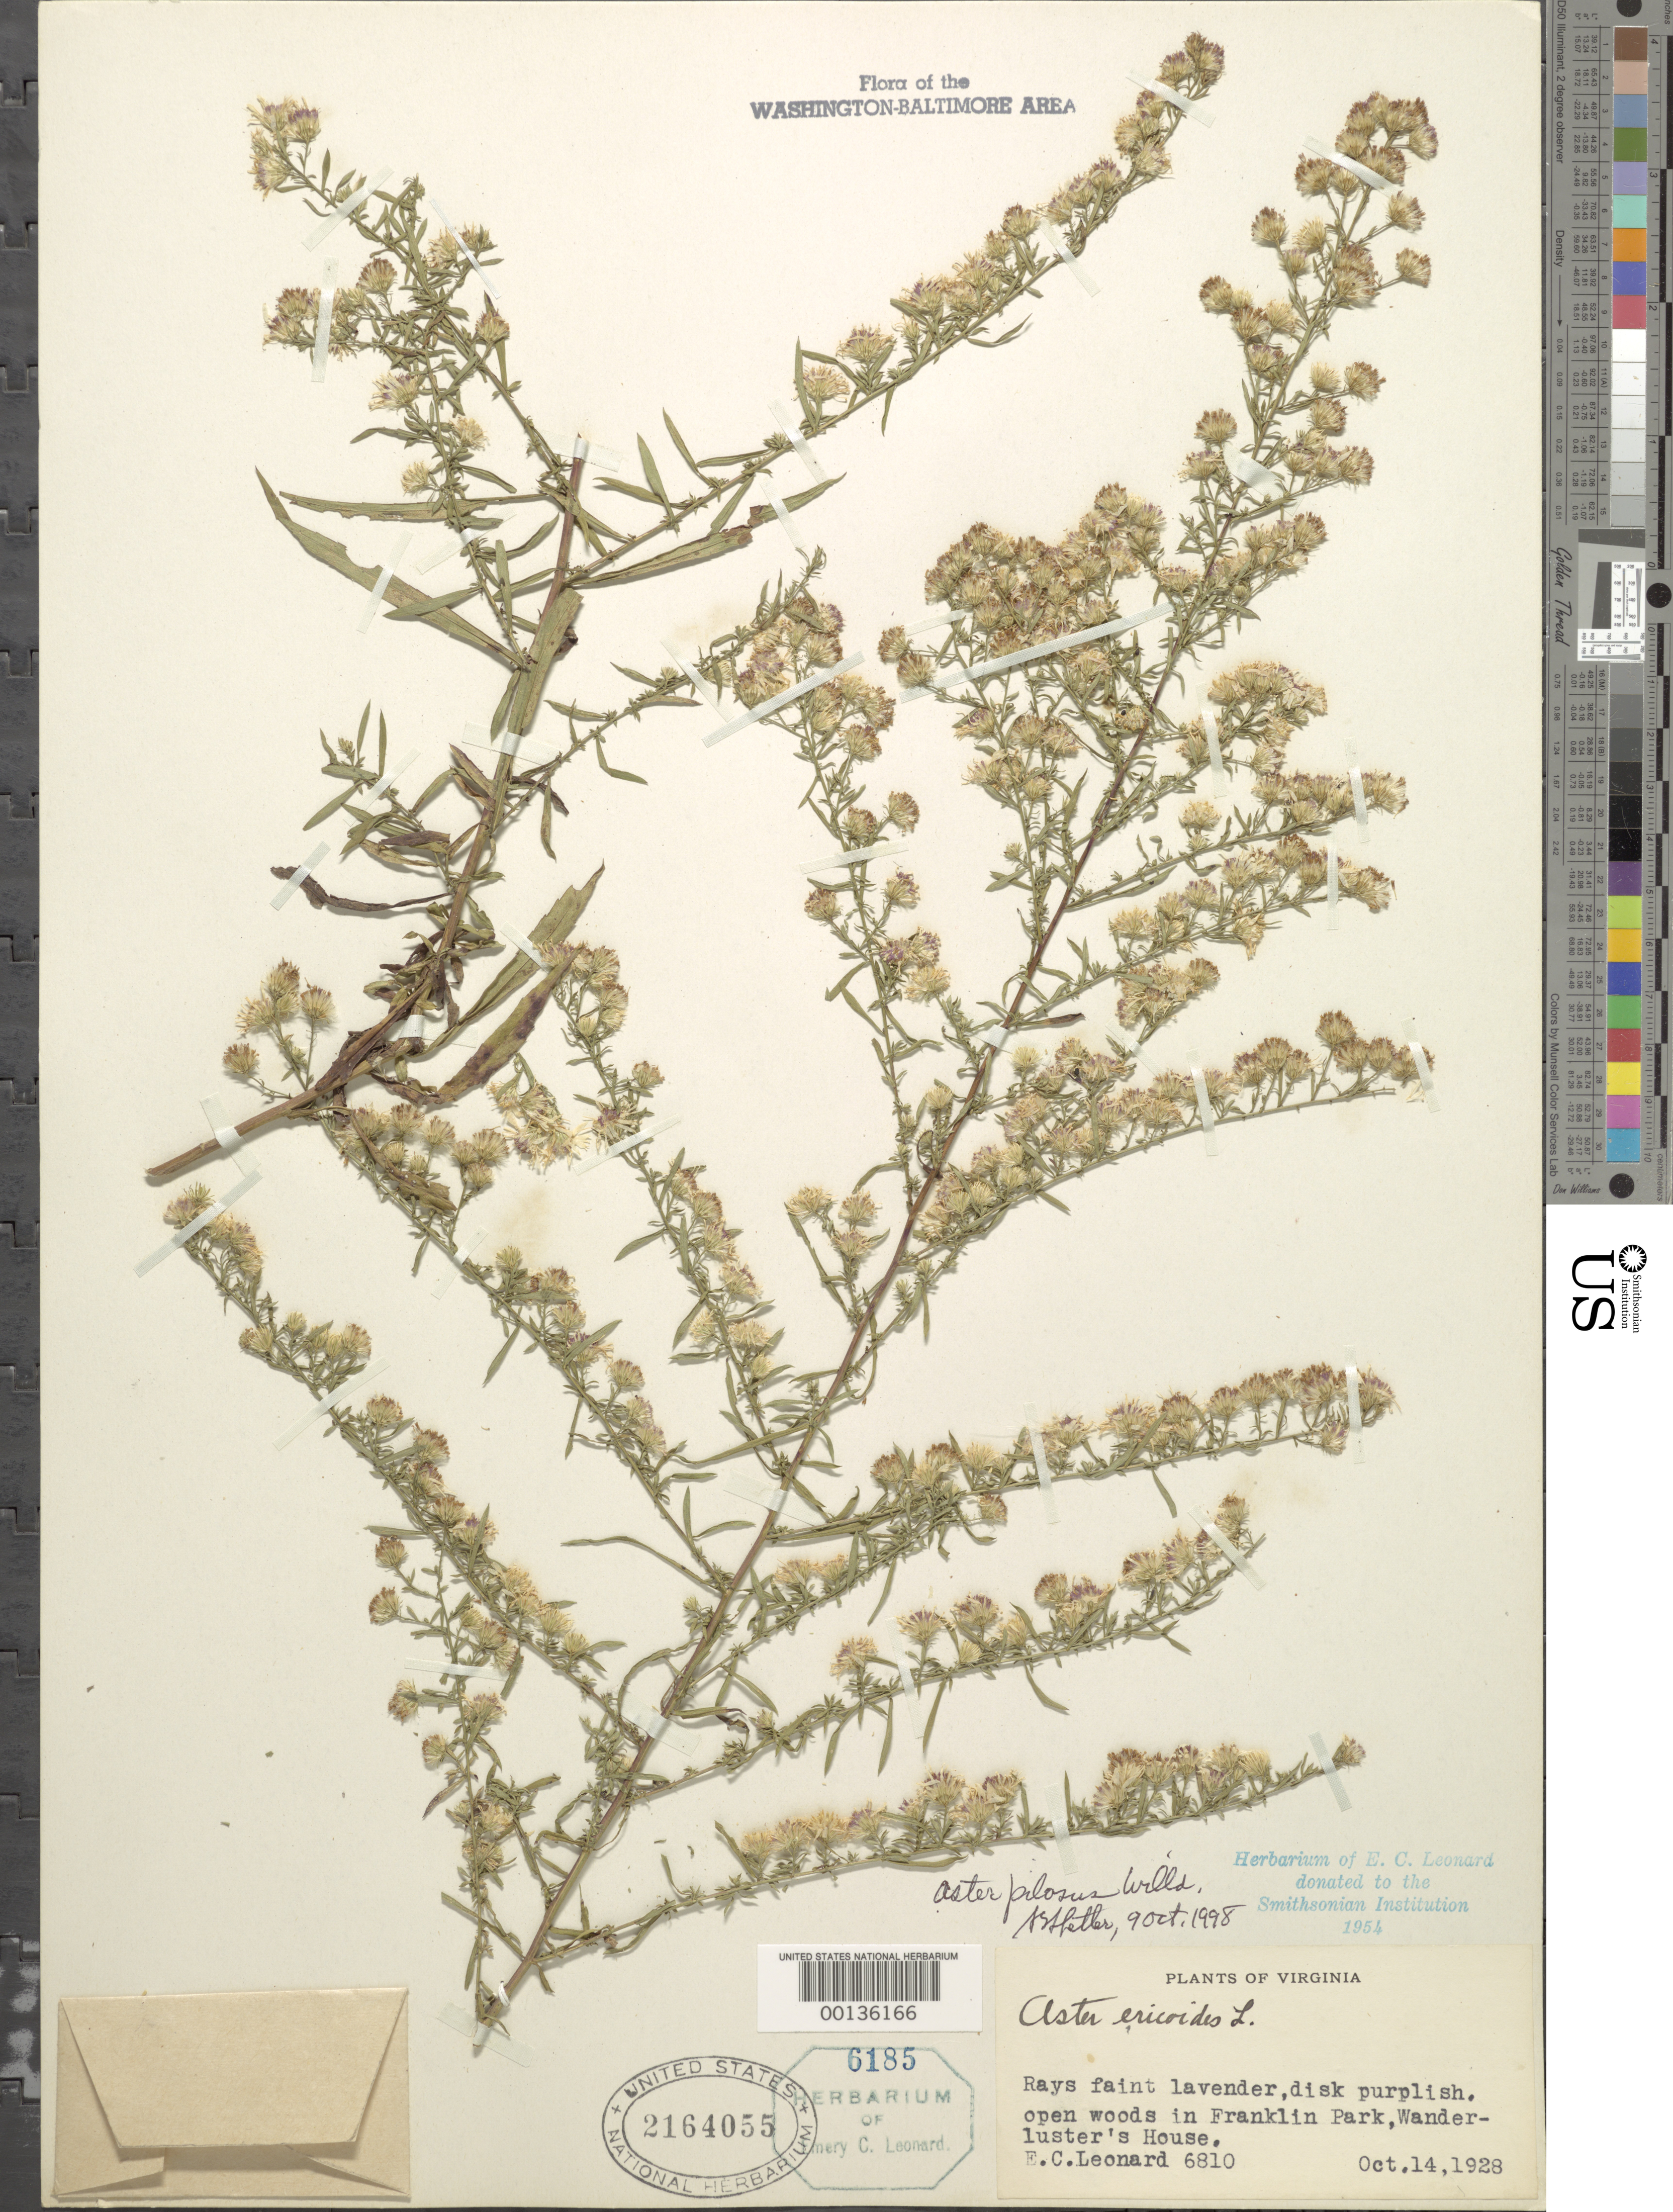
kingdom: Plantae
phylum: Tracheophyta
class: Magnoliopsida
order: Asterales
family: Asteraceae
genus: Symphyotrichum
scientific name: Symphyotrichum pilosum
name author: (Willd.) G.L. Nesom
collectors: E. C. Leonard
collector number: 6810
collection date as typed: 14 Oct 1928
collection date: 1928-10-14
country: United States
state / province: Virginia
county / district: Fairfax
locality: Franklin Park Wanderlusters House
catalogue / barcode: US 2164055